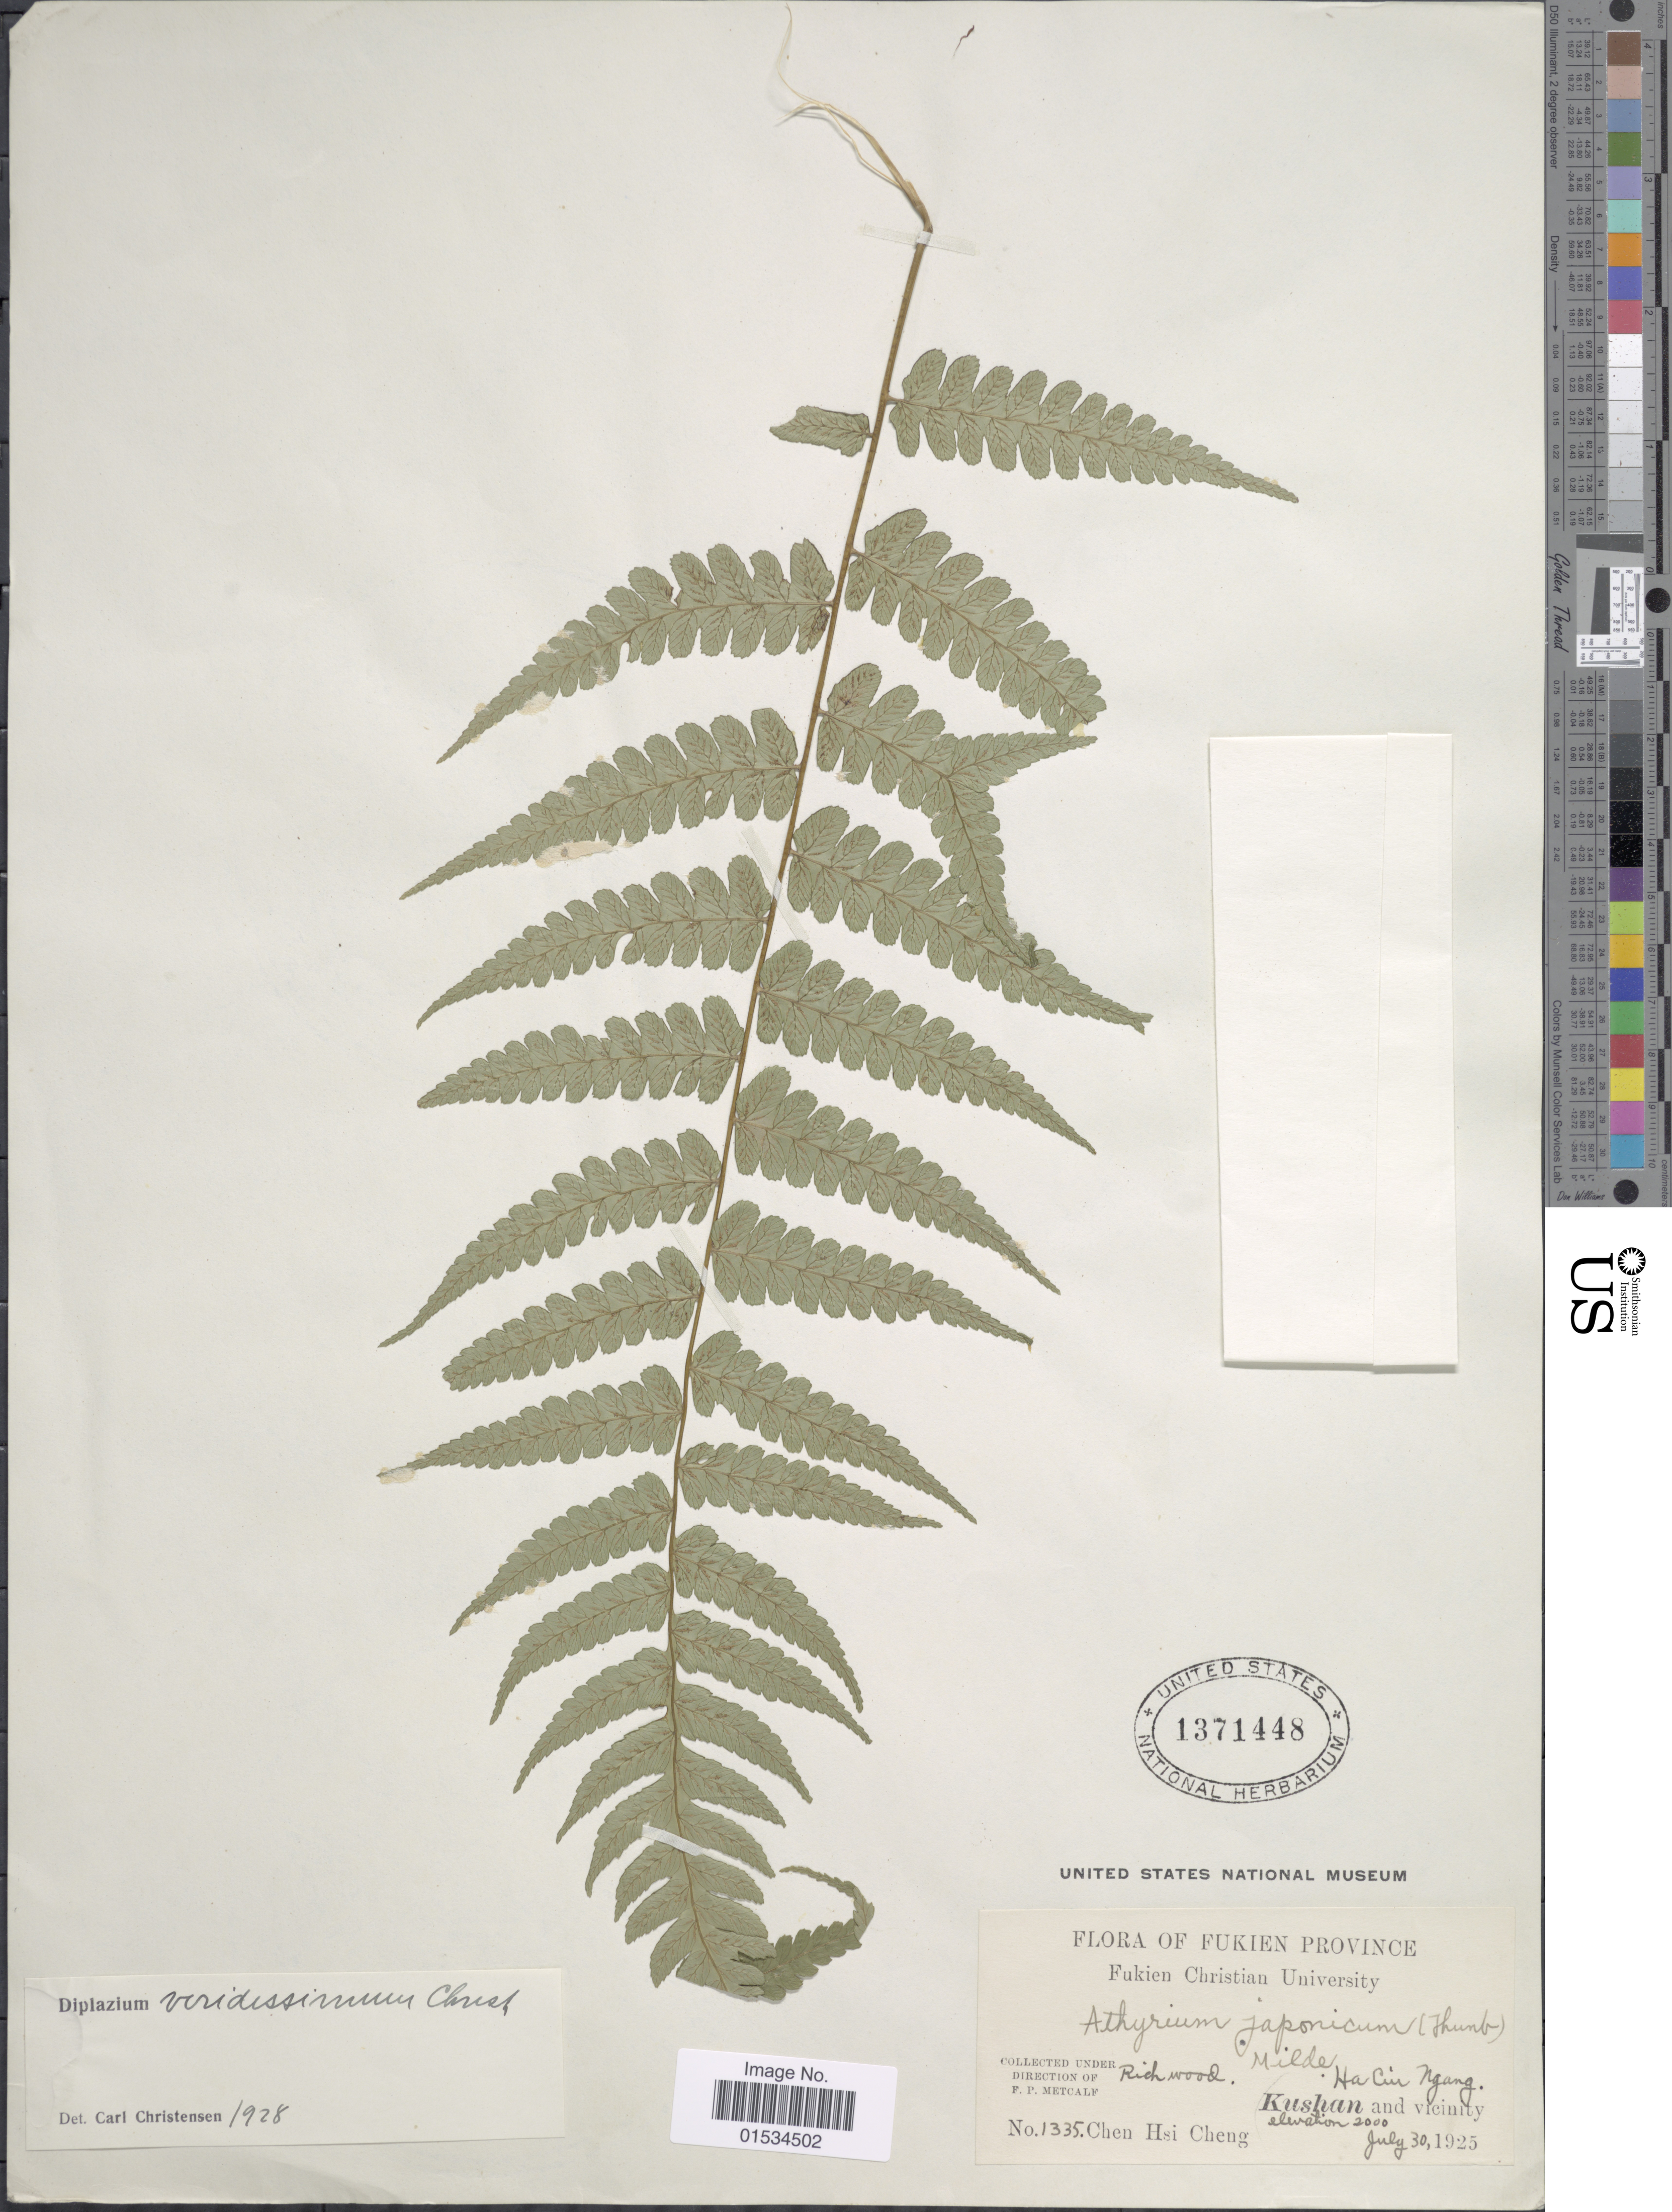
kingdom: Plantae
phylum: Tracheophyta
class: Polypodiopsida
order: Polypodiales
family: Athyriaceae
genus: Diplazium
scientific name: Diplazium viridissimum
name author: Christ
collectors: Chen Hsi Cheng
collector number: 1335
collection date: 1925-07-30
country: China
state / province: Fujian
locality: Fukien Province, Ha Cui Ngang, Kushan and vicinity [interpreted]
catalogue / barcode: US 1371448